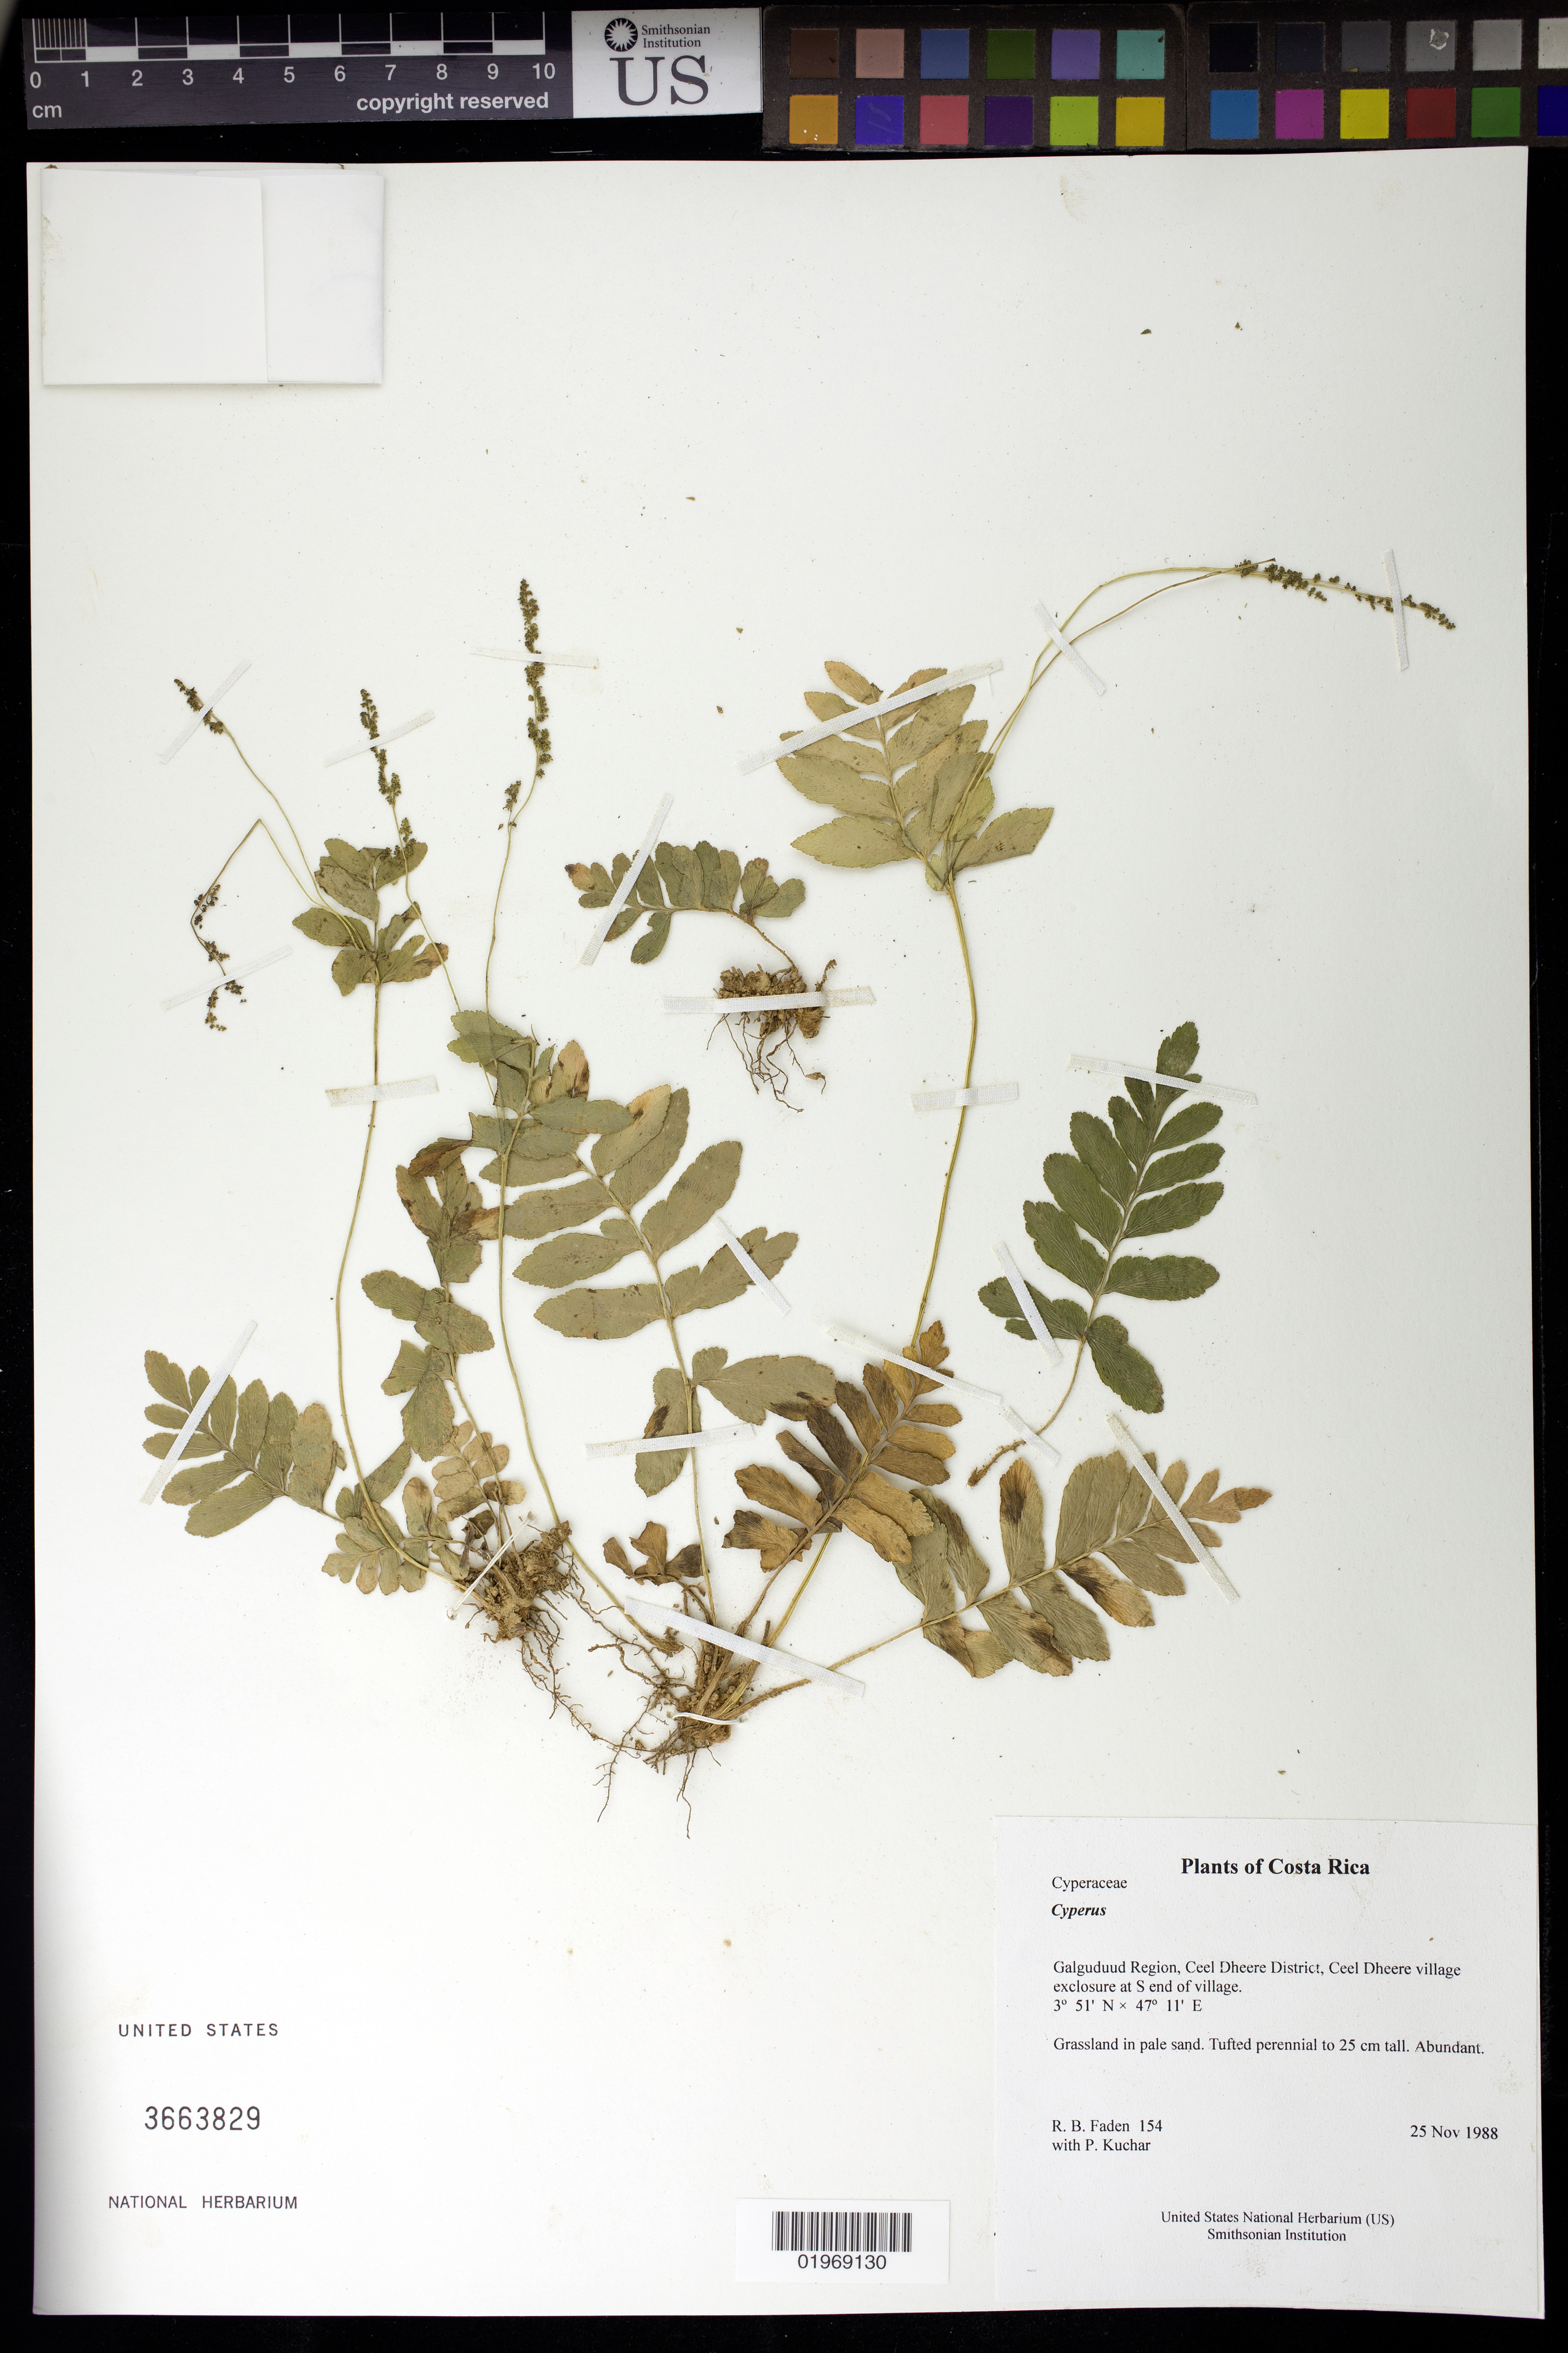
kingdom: Plantae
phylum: Tracheophyta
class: Liliopsida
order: Poales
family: Cyperaceae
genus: Cyperus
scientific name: Cyperus sp.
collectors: R. B. Faden & P. Kuchar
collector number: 154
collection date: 1988-11-25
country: Somalia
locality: Galguduud Region, Ceel Dheere District, Ceel Dheere village exclosure at S end of village.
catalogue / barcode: US 3663829